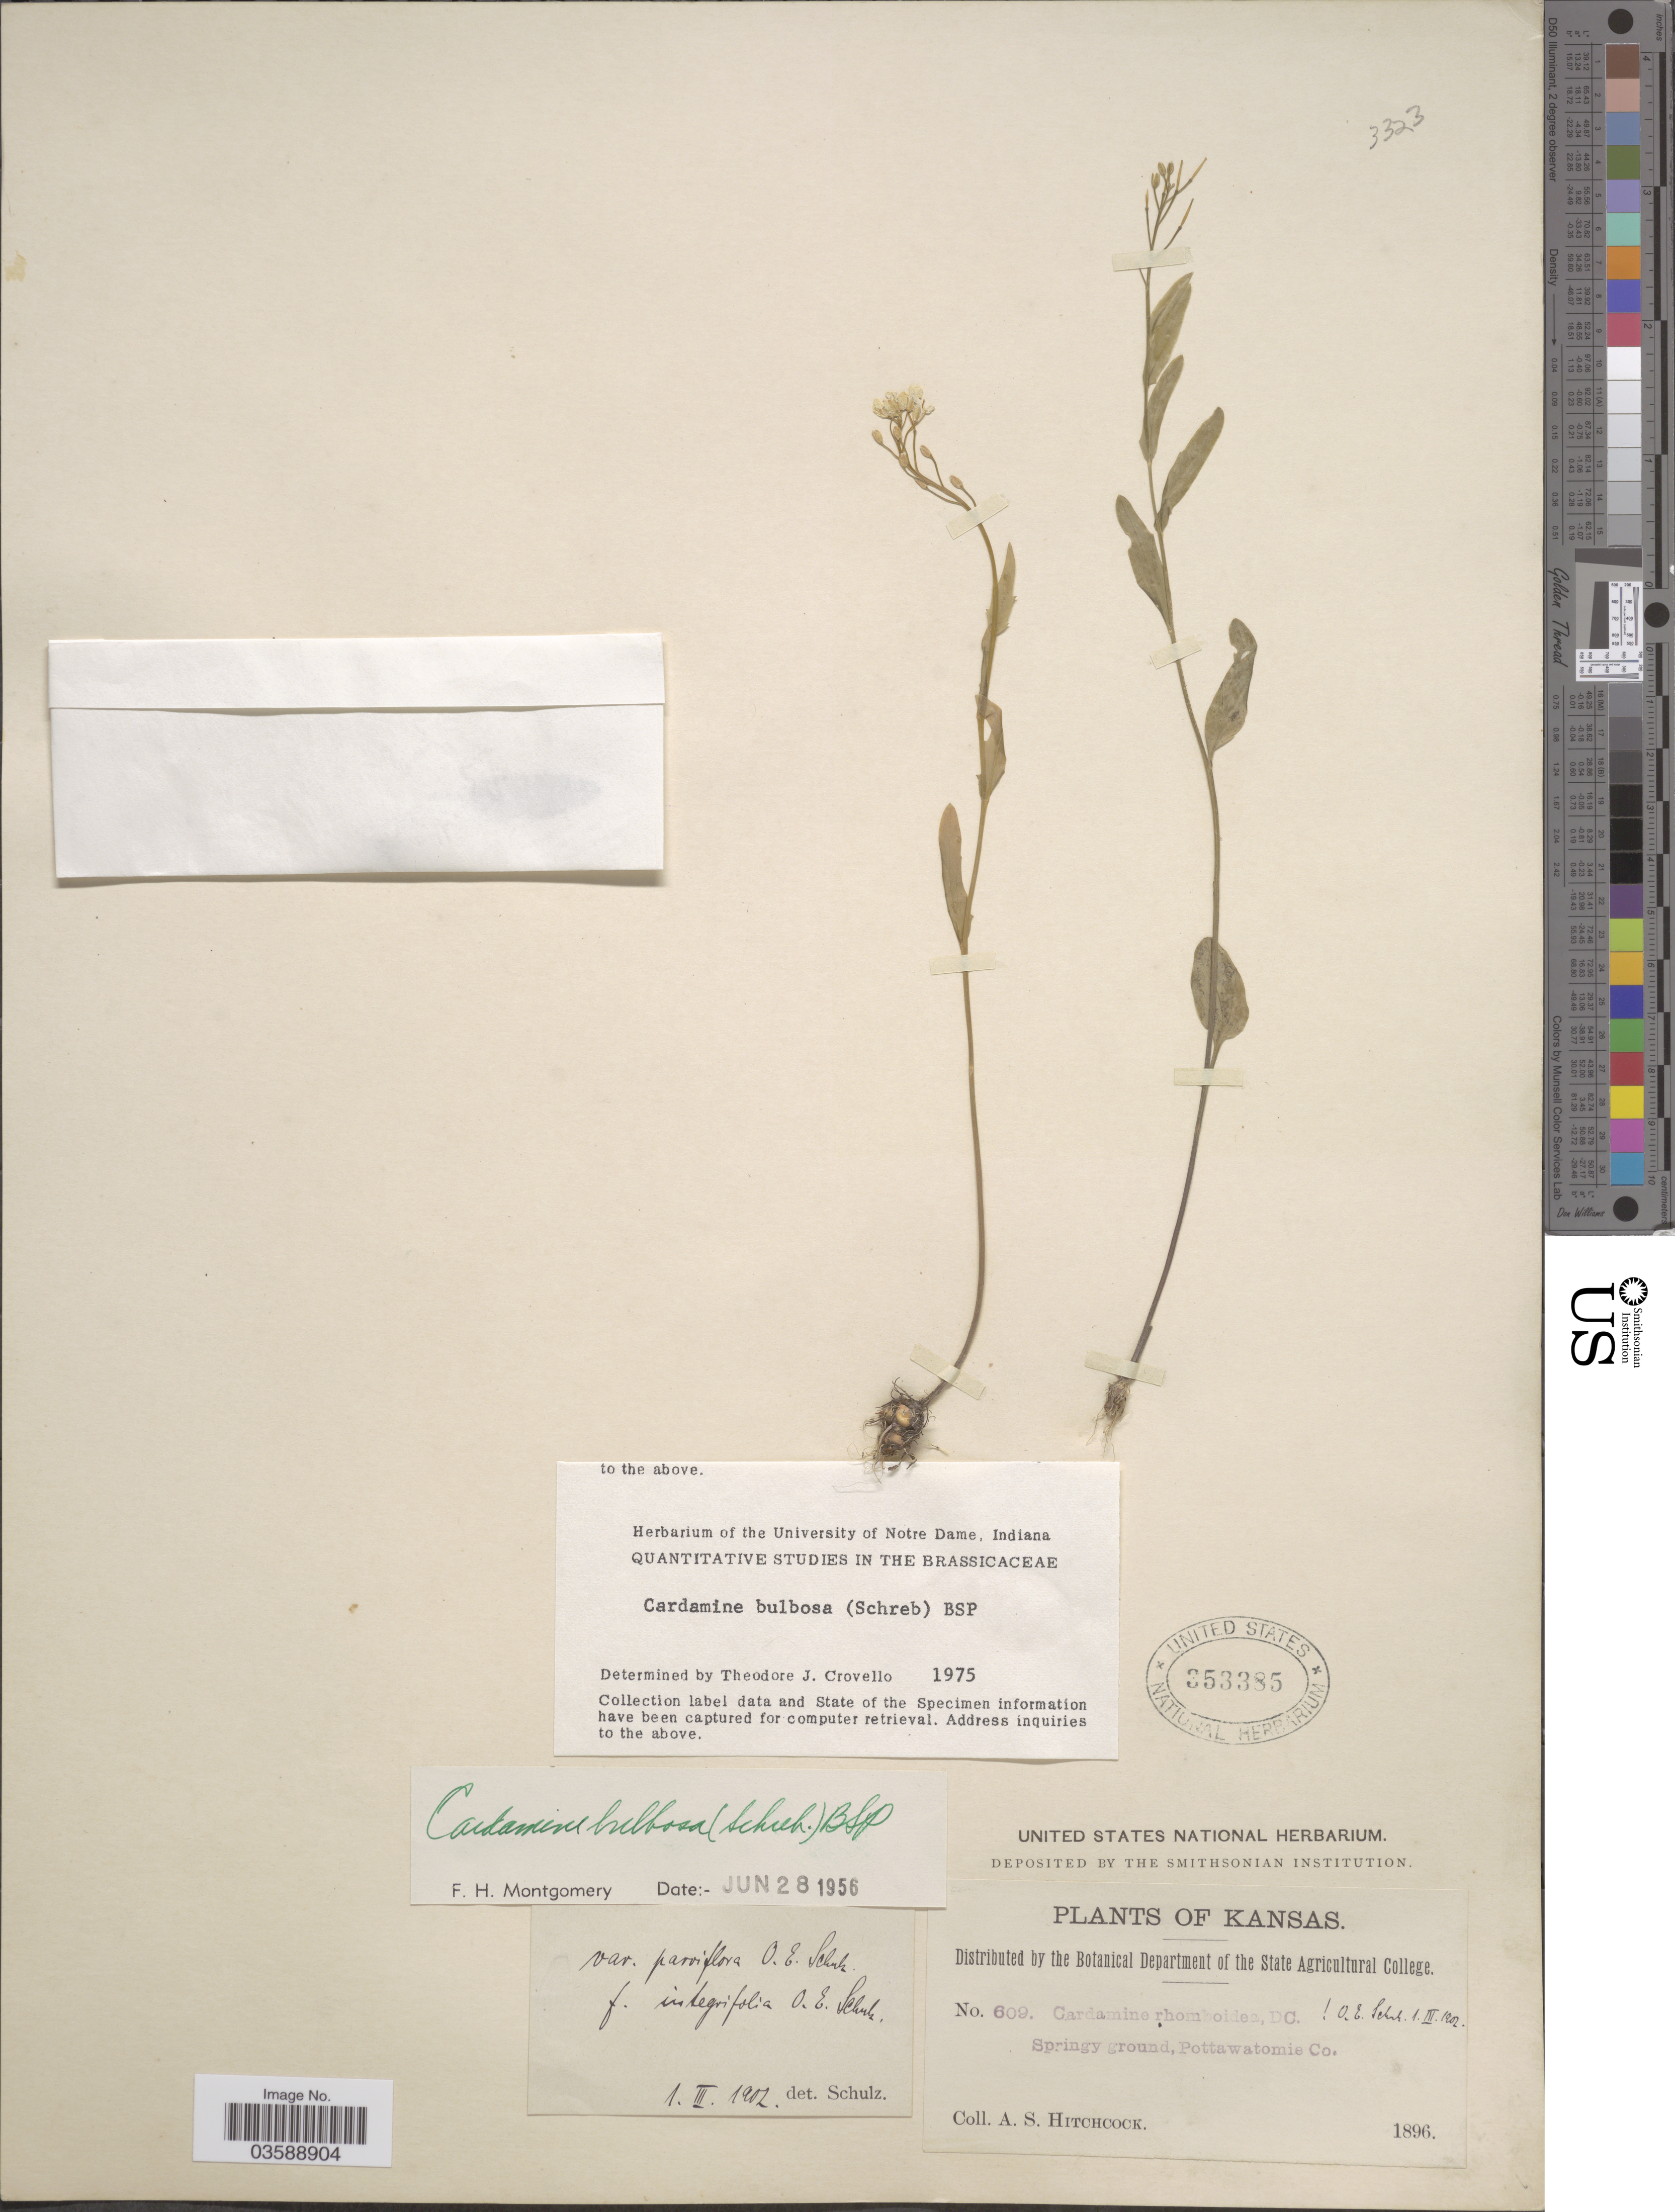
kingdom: Plantae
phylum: Tracheophyta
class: Magnoliopsida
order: Brassicales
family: Brassicaceae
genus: Cardamine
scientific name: Cardamine bulbosa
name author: (Schreb. ex Muhl.) Britton et al.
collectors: A. S. Hitchcock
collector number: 609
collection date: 1896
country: United States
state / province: Kansas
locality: Springy ground, Pottawatomie Co.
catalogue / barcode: US 353385